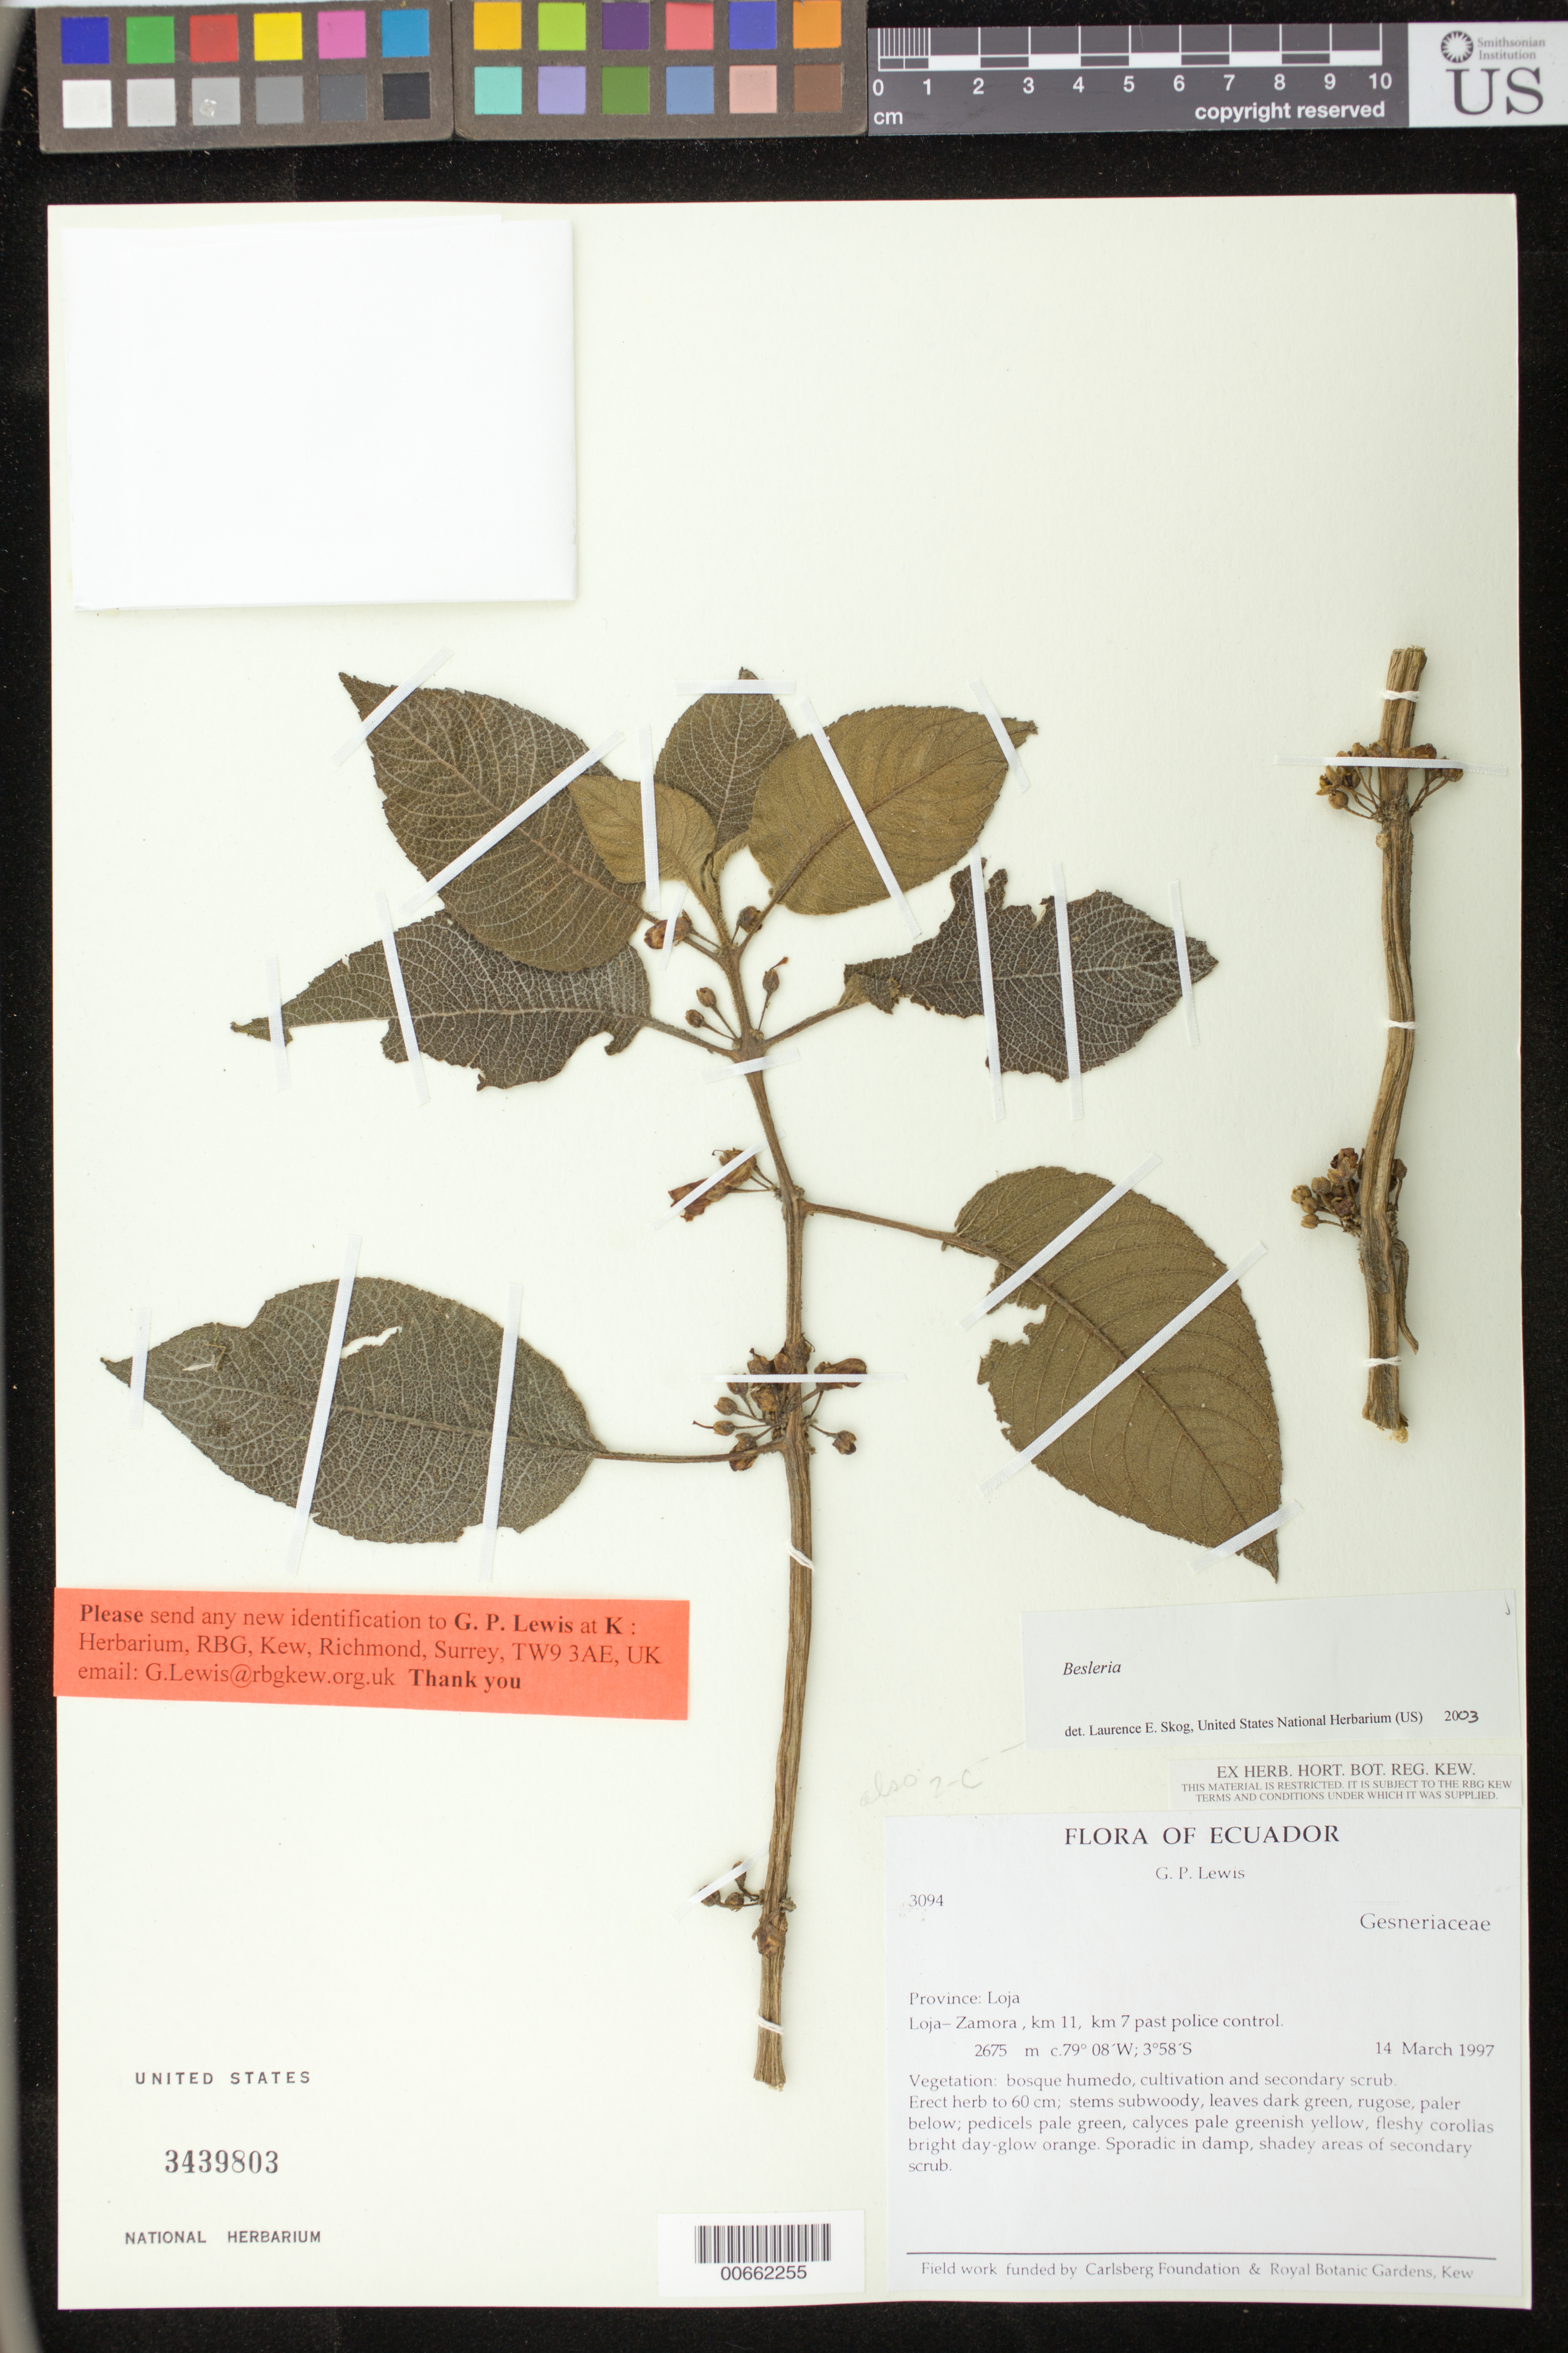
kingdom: Plantae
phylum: Tracheophyta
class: Magnoliopsida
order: Lamiales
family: Gesneriaceae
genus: Besleria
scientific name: Besleria sp.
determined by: Clark, J. L., (SEL), The Marie Selby Botanical Garden (UNITED STATES)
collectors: G. P. Lewis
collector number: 3094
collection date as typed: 14 Mar 1997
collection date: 1997-03-14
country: Ecuador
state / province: Loja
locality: Road Loza-Zamolra, km 11 past police control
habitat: Bosque húmedo, cultivation and secondary scrub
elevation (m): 2675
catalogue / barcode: US 3439803